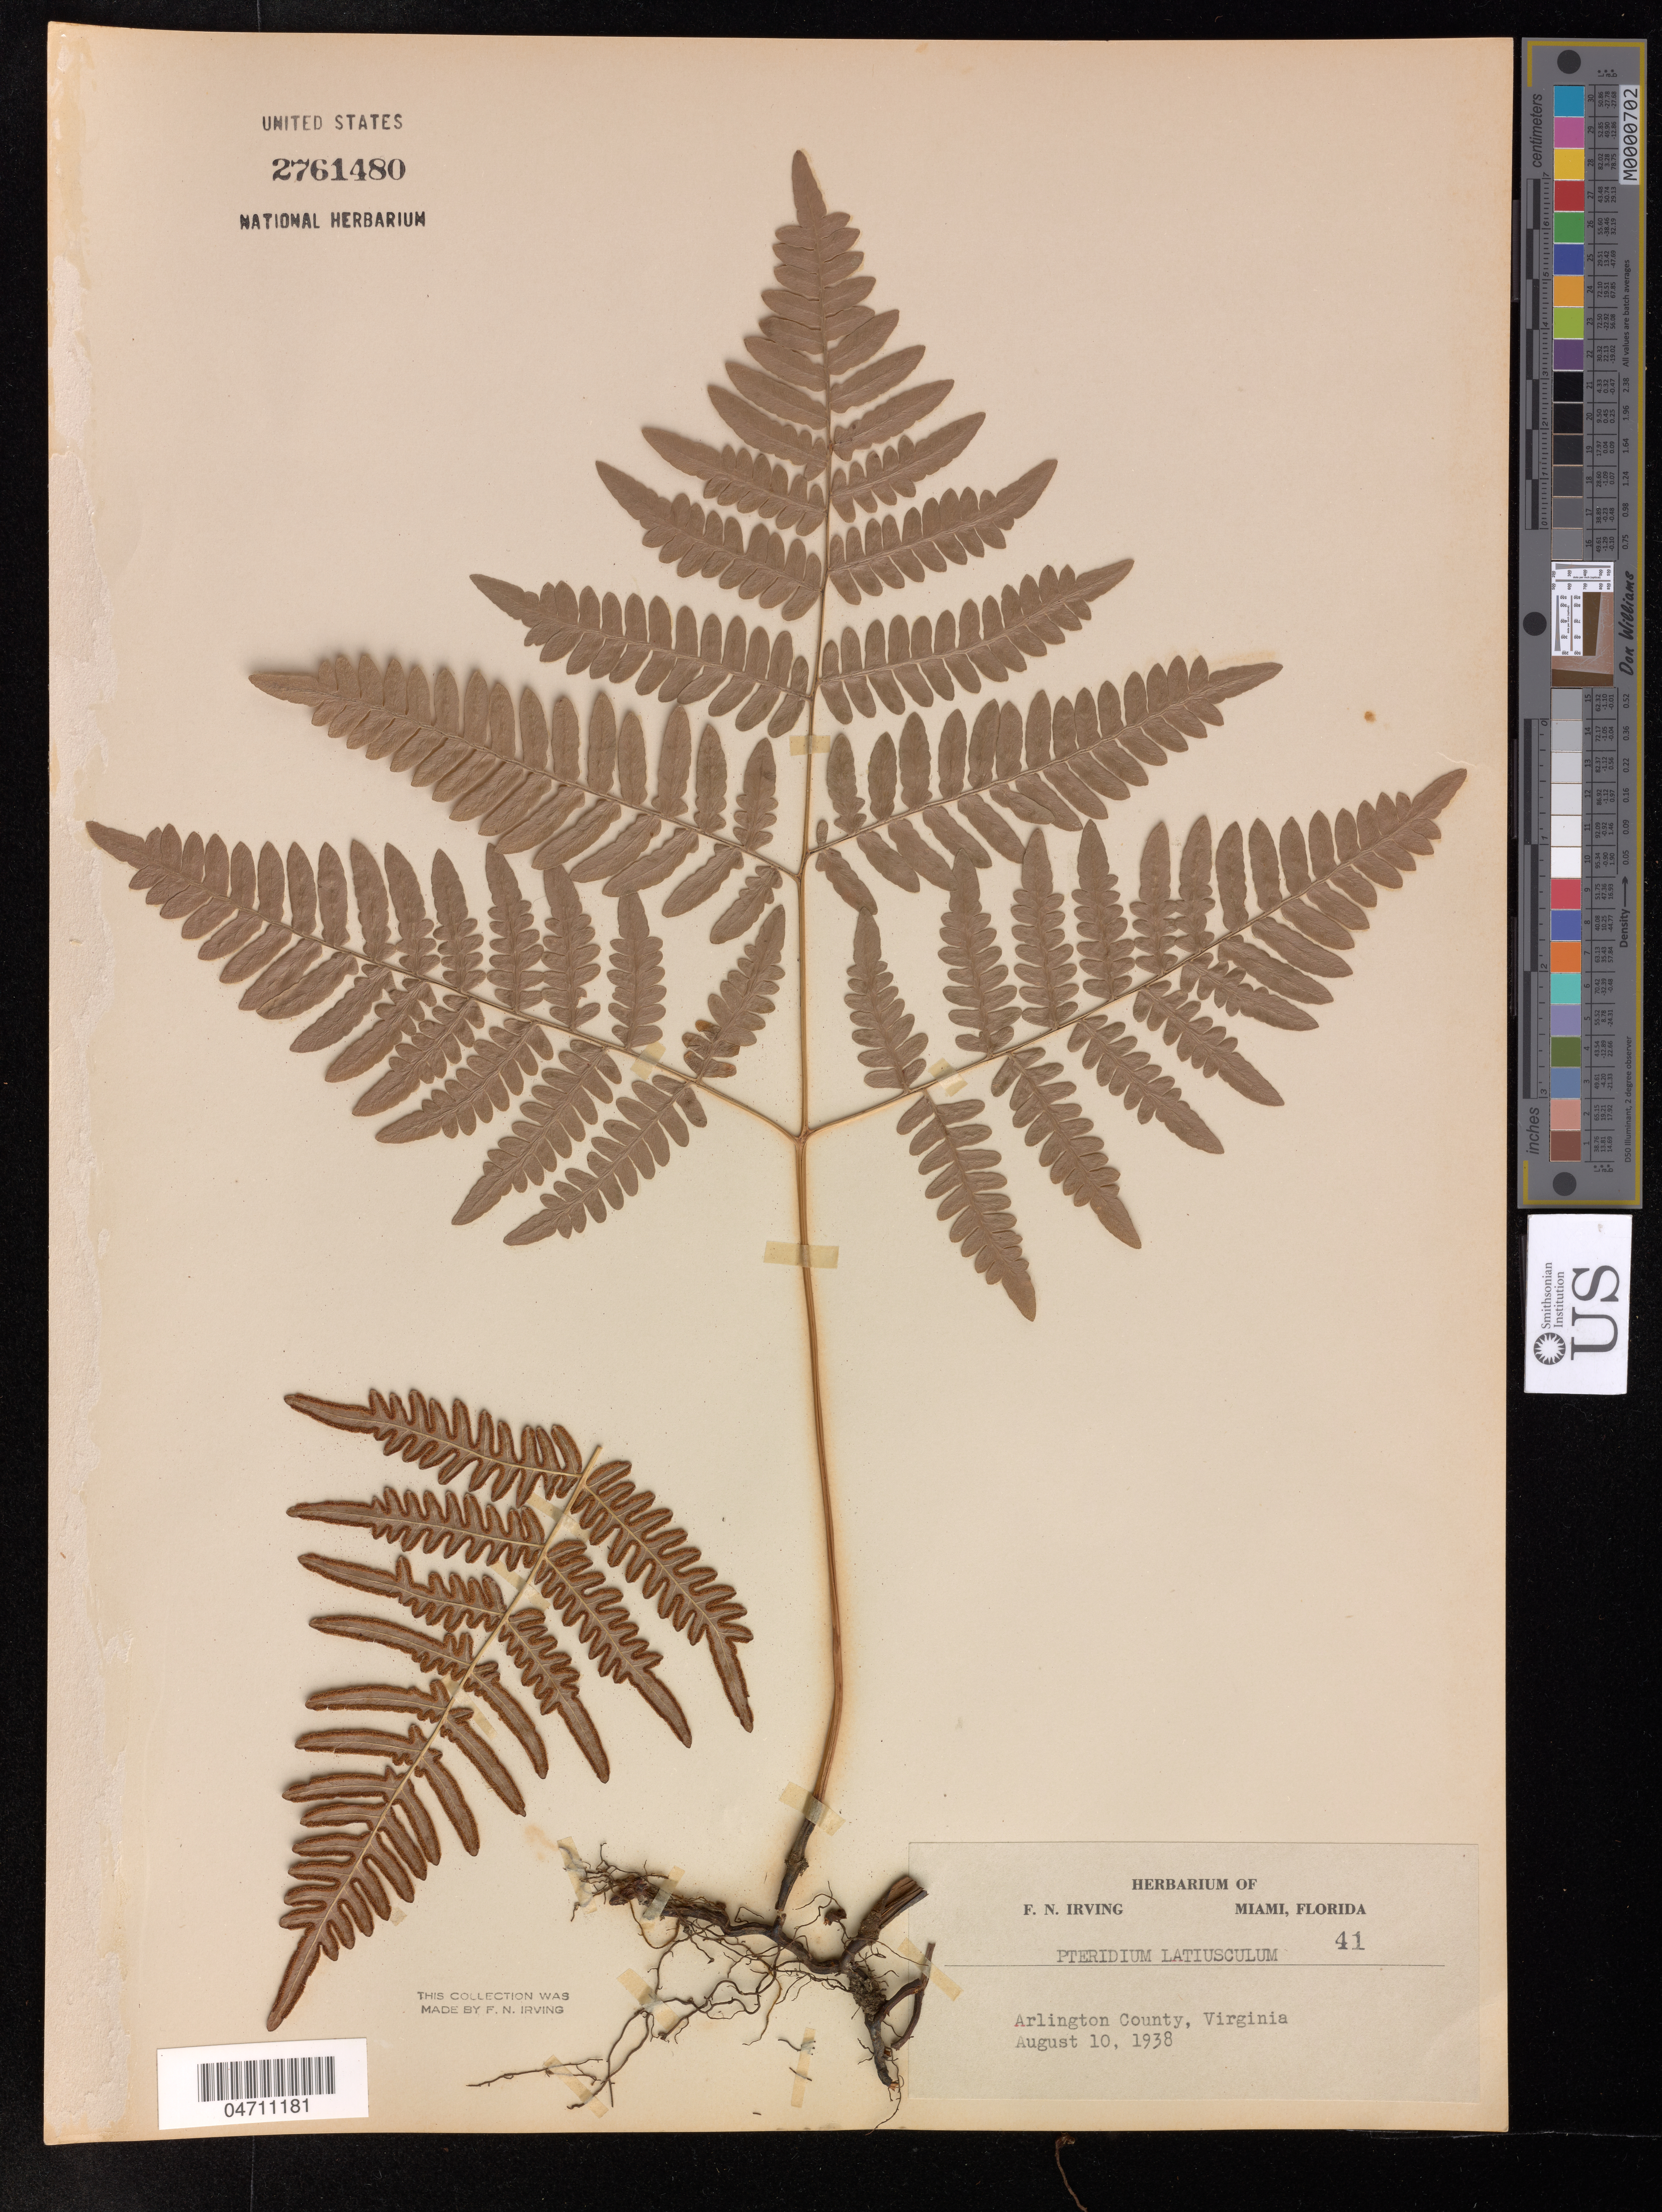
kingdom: Plantae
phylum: Tracheophyta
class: Polypodiopsida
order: Polypodiales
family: Dennstaedtiaceae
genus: Pteridium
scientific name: Pteridium latiusculum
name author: (Desv.) Hier.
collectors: F. Irving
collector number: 41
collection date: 1938-08-10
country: United States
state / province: Virginia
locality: Arlington County.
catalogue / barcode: US 2761480